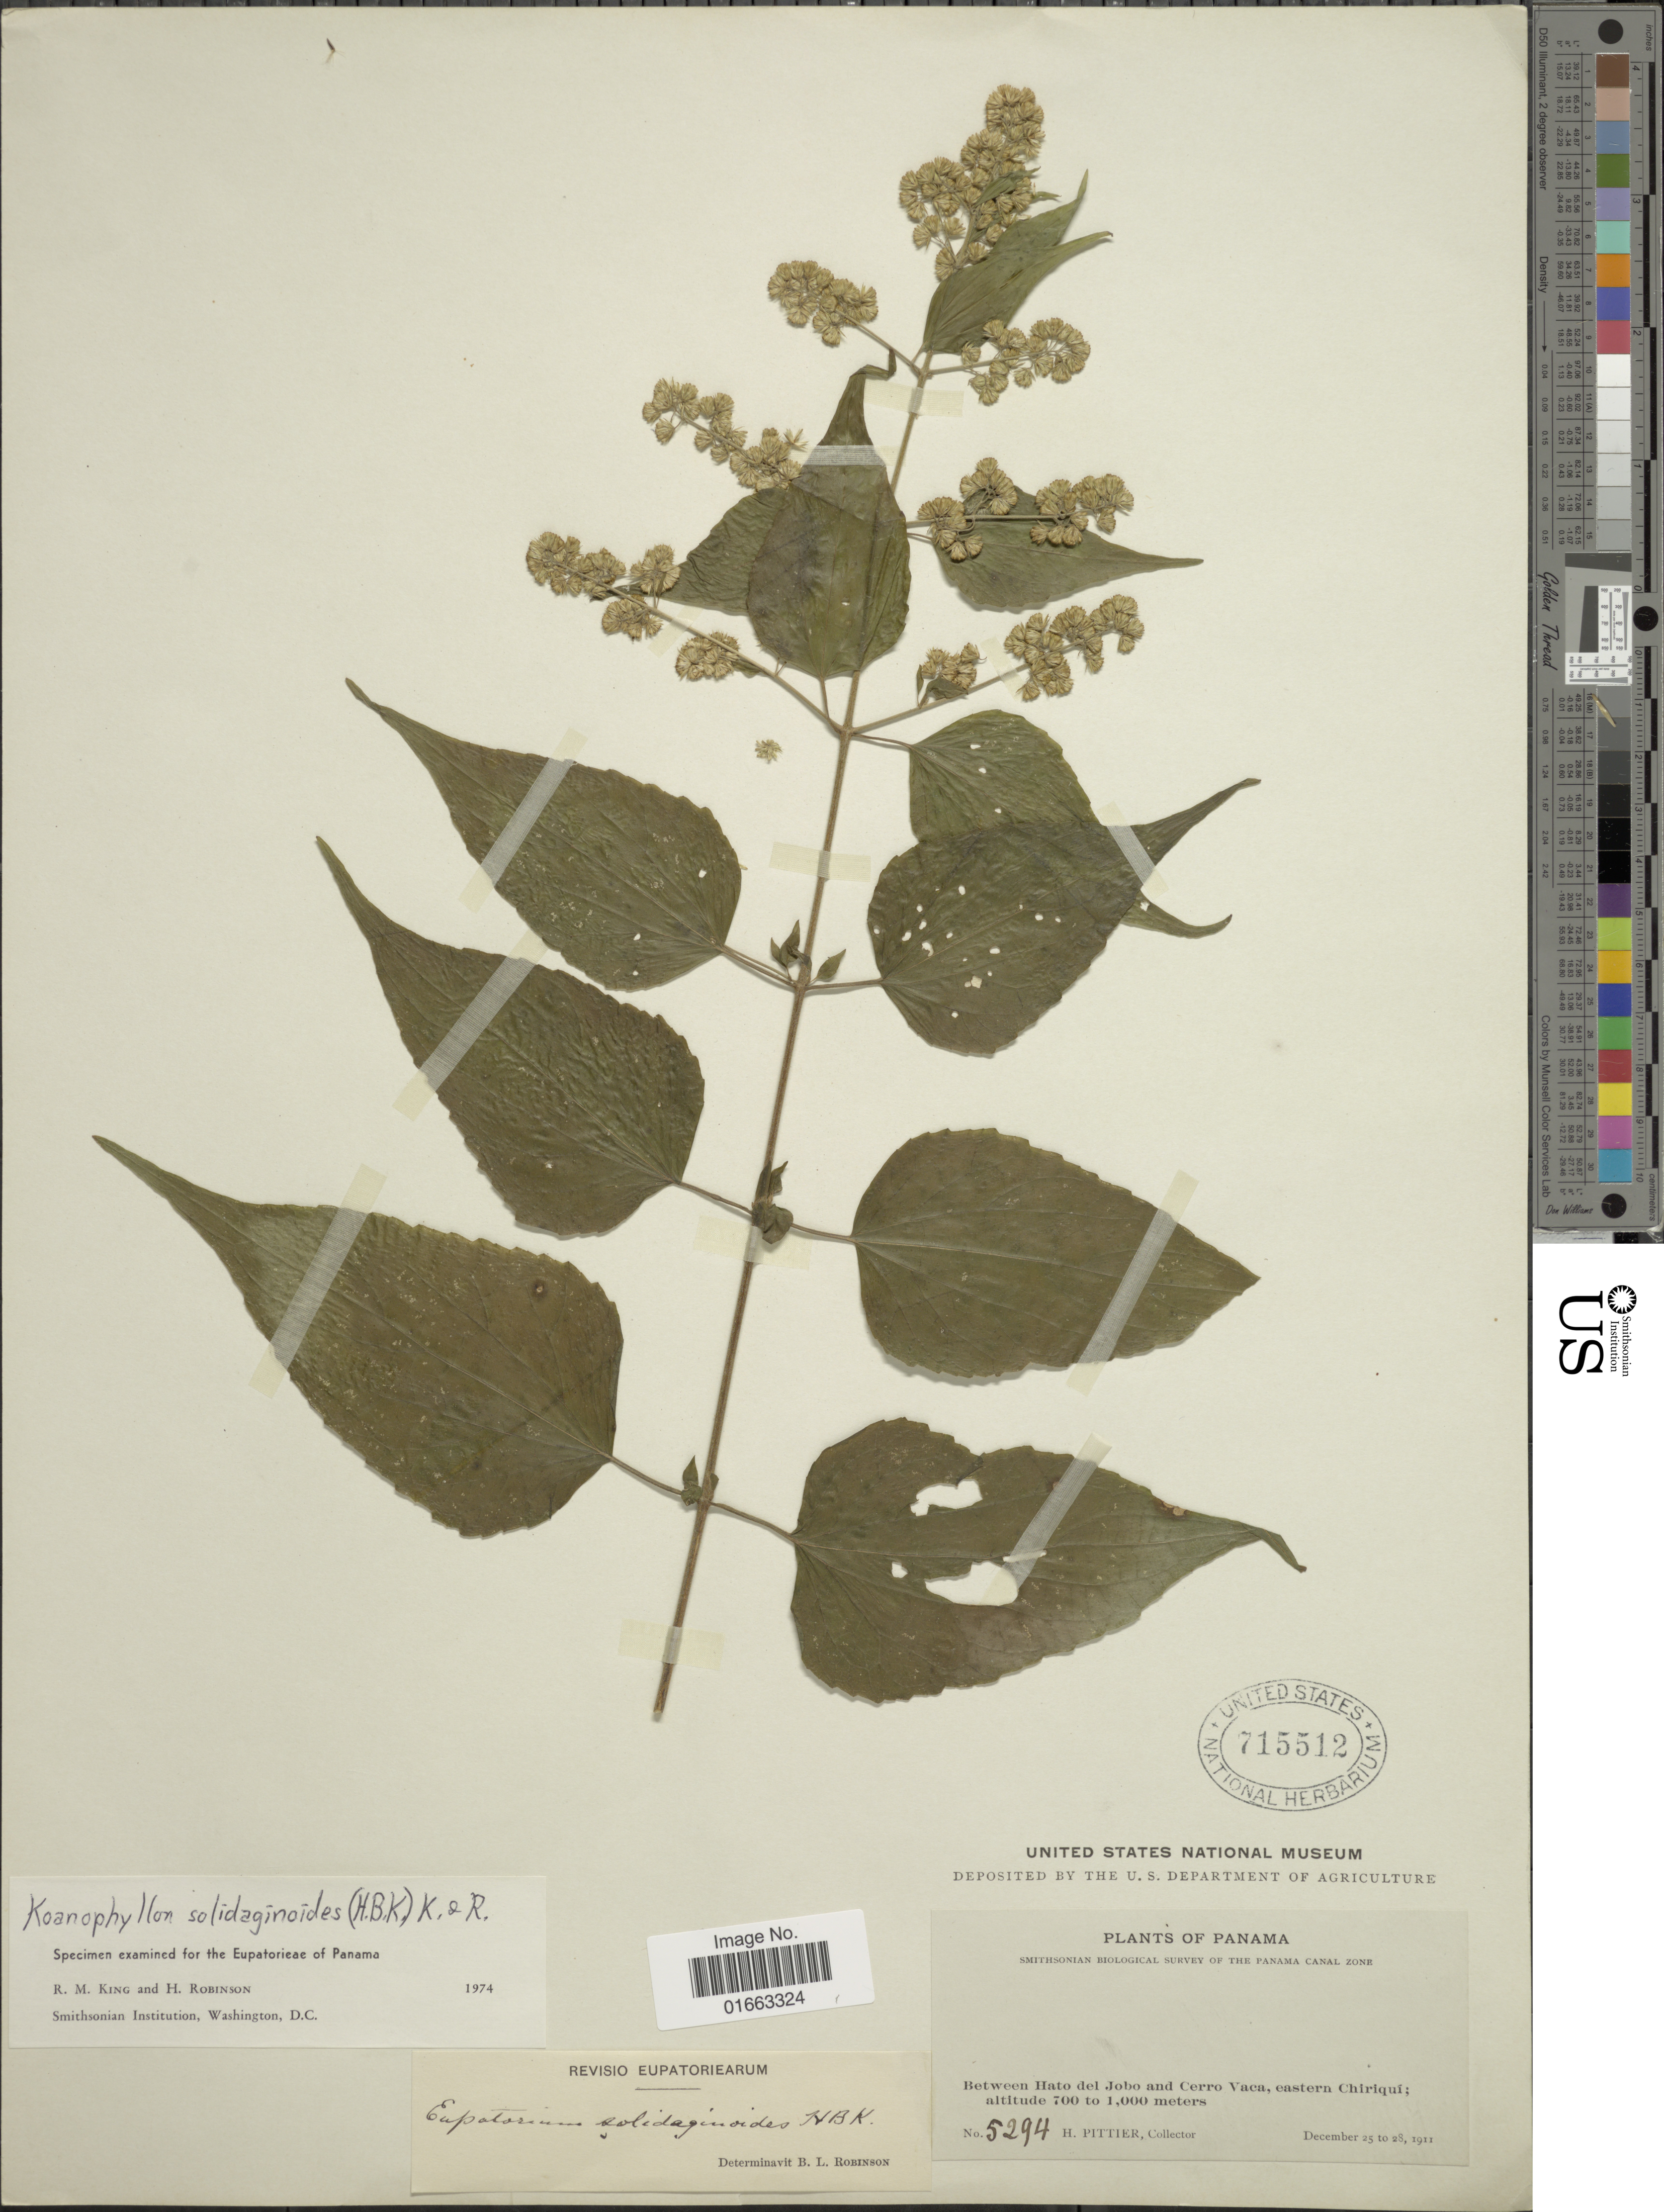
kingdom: Plantae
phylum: Tracheophyta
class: Magnoliopsida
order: Asterales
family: Asteraceae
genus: Koanophyllon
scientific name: Koanophyllon solidaginoides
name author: (Kunth) R.M. King & H. Rob.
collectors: H. F. Pittier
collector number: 5294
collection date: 1911-12-25/1911-12-28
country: Panama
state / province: Chiriqui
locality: Between hato del Jobo and Cerro vaca, eastern Chiriqui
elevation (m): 700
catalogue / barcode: US 715512